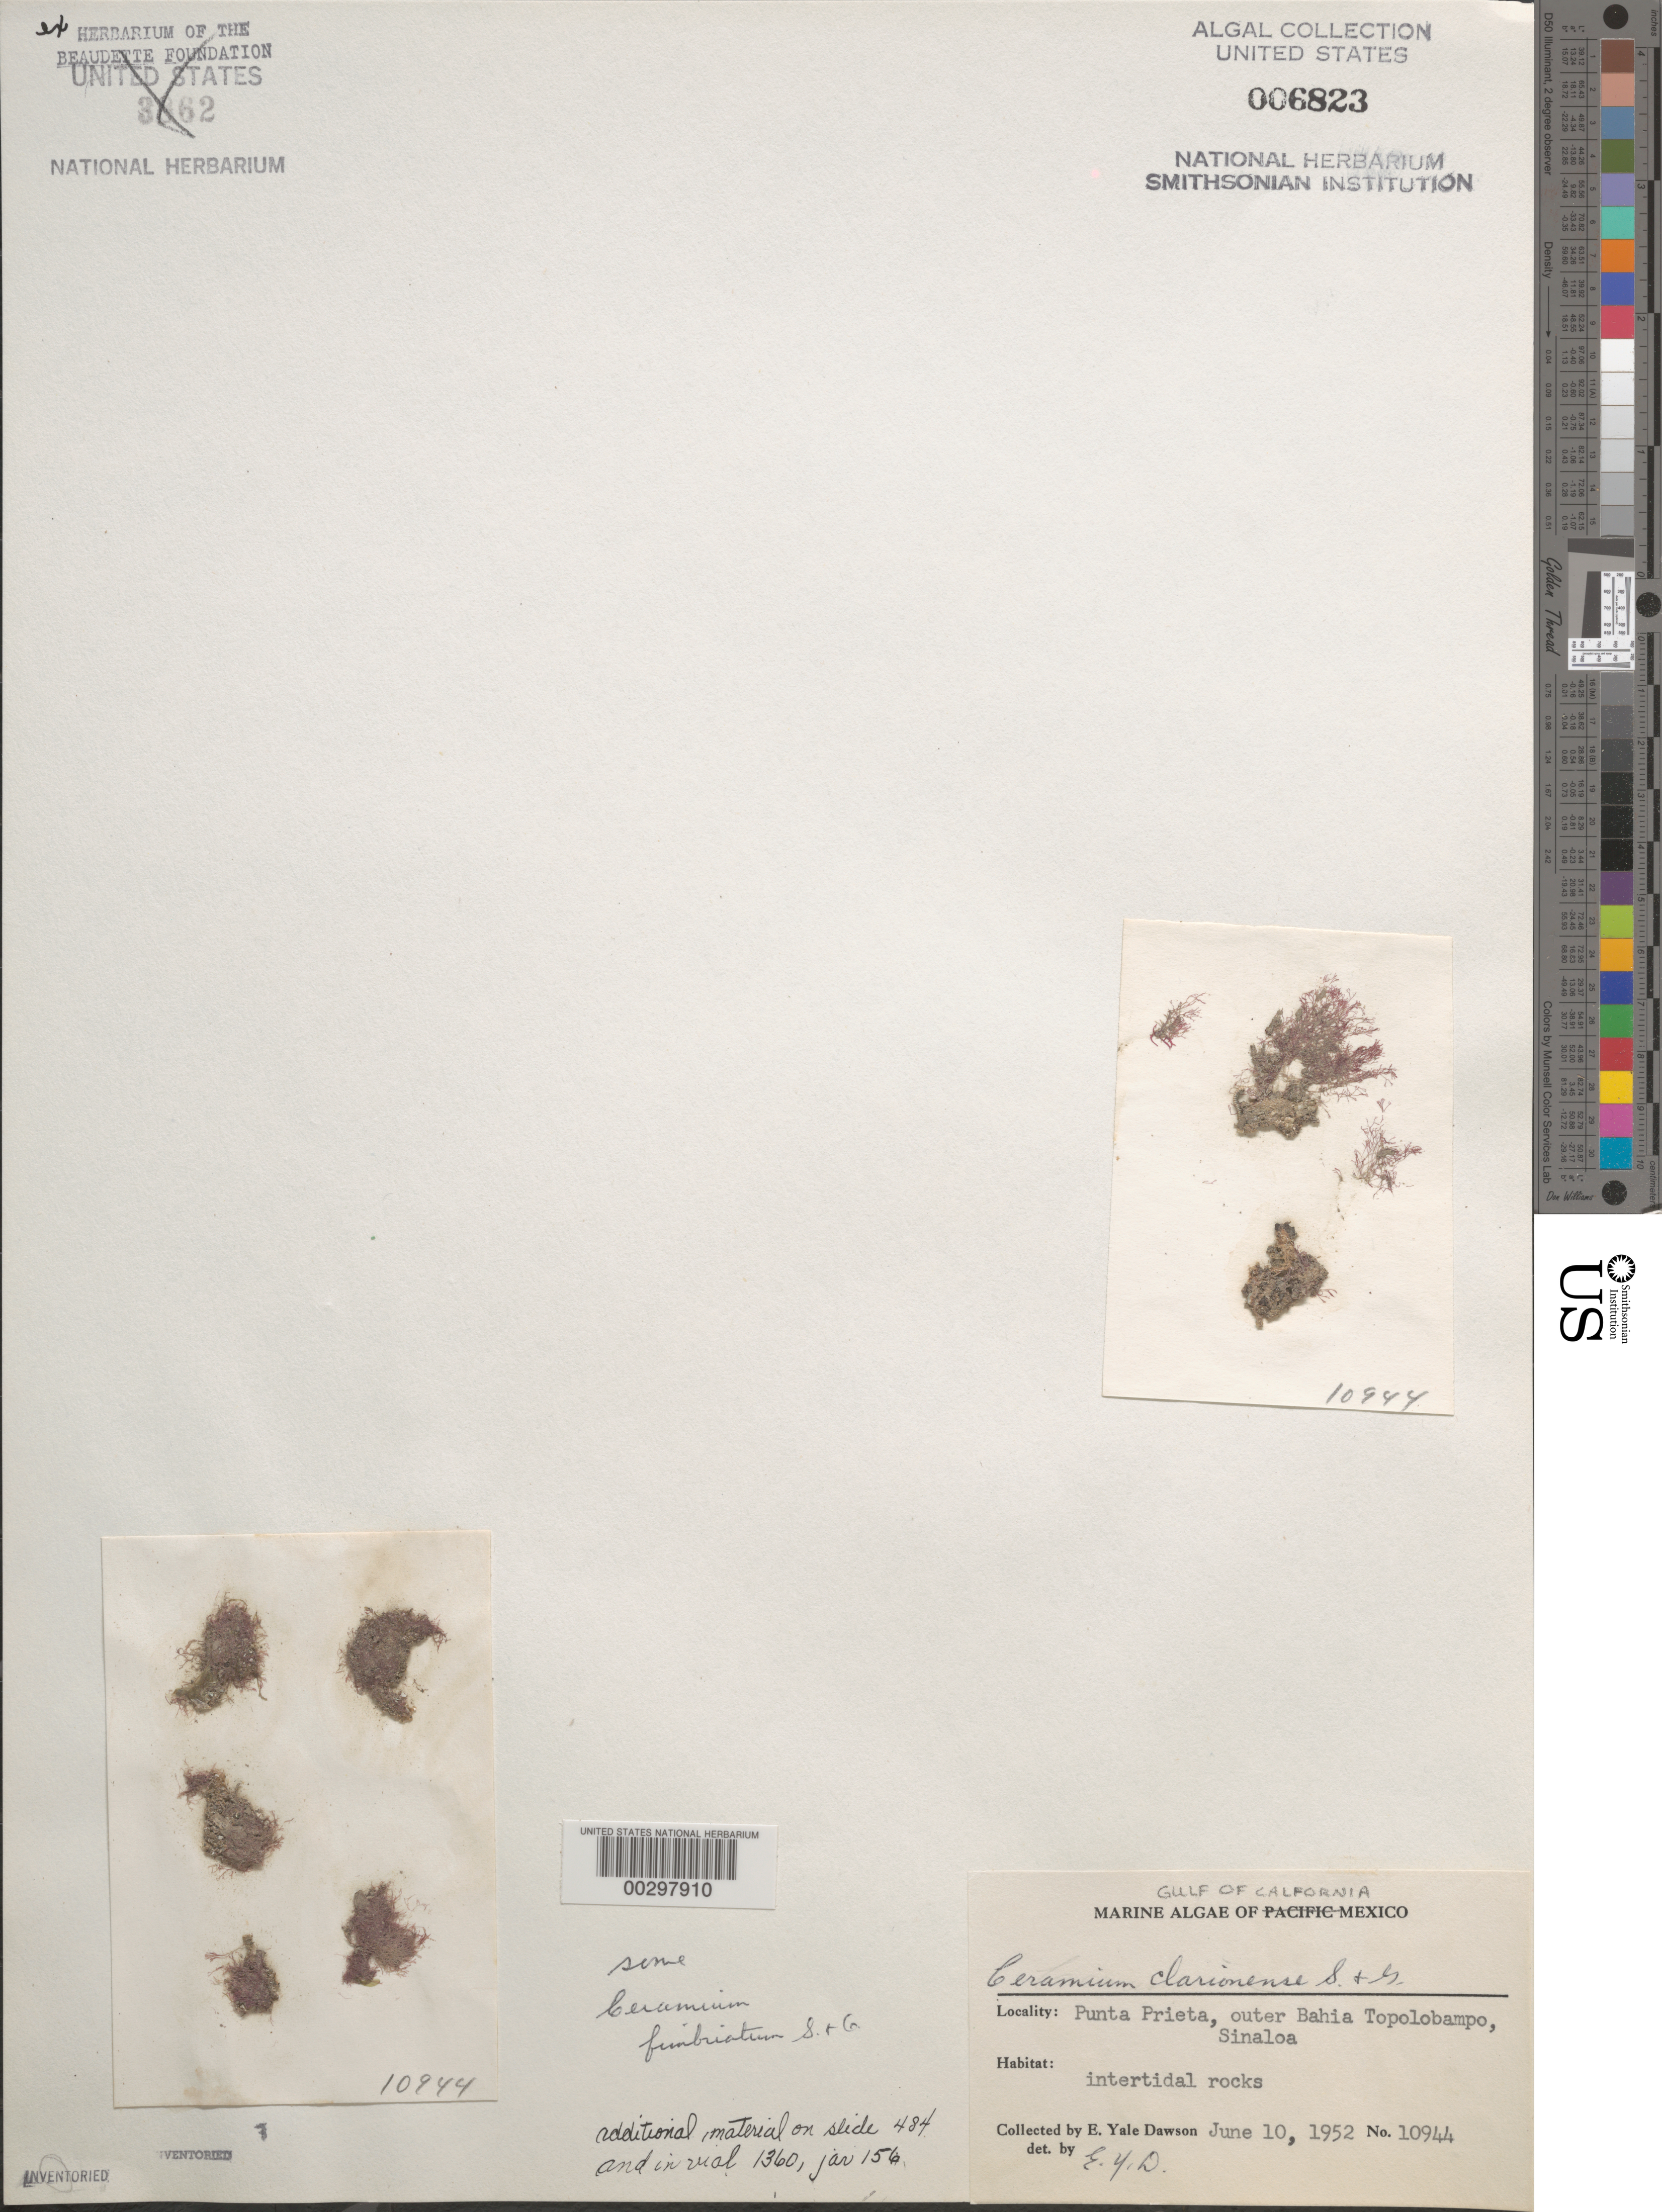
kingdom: Plantae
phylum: Rhodophyta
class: Florideophyceae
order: Ceramiales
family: Ceramiaceae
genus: Ceramium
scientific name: Ceramium clarionense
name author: Setch. & N.L. Gardner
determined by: Dawson, E. Y.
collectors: E. Y. Dawson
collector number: EYD 10944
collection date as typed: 10 Jun 1952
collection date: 1952-06-10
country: Mexico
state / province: Sinaloa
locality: Punta Prieta, outer Bahia Topolobampo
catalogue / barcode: US 6823